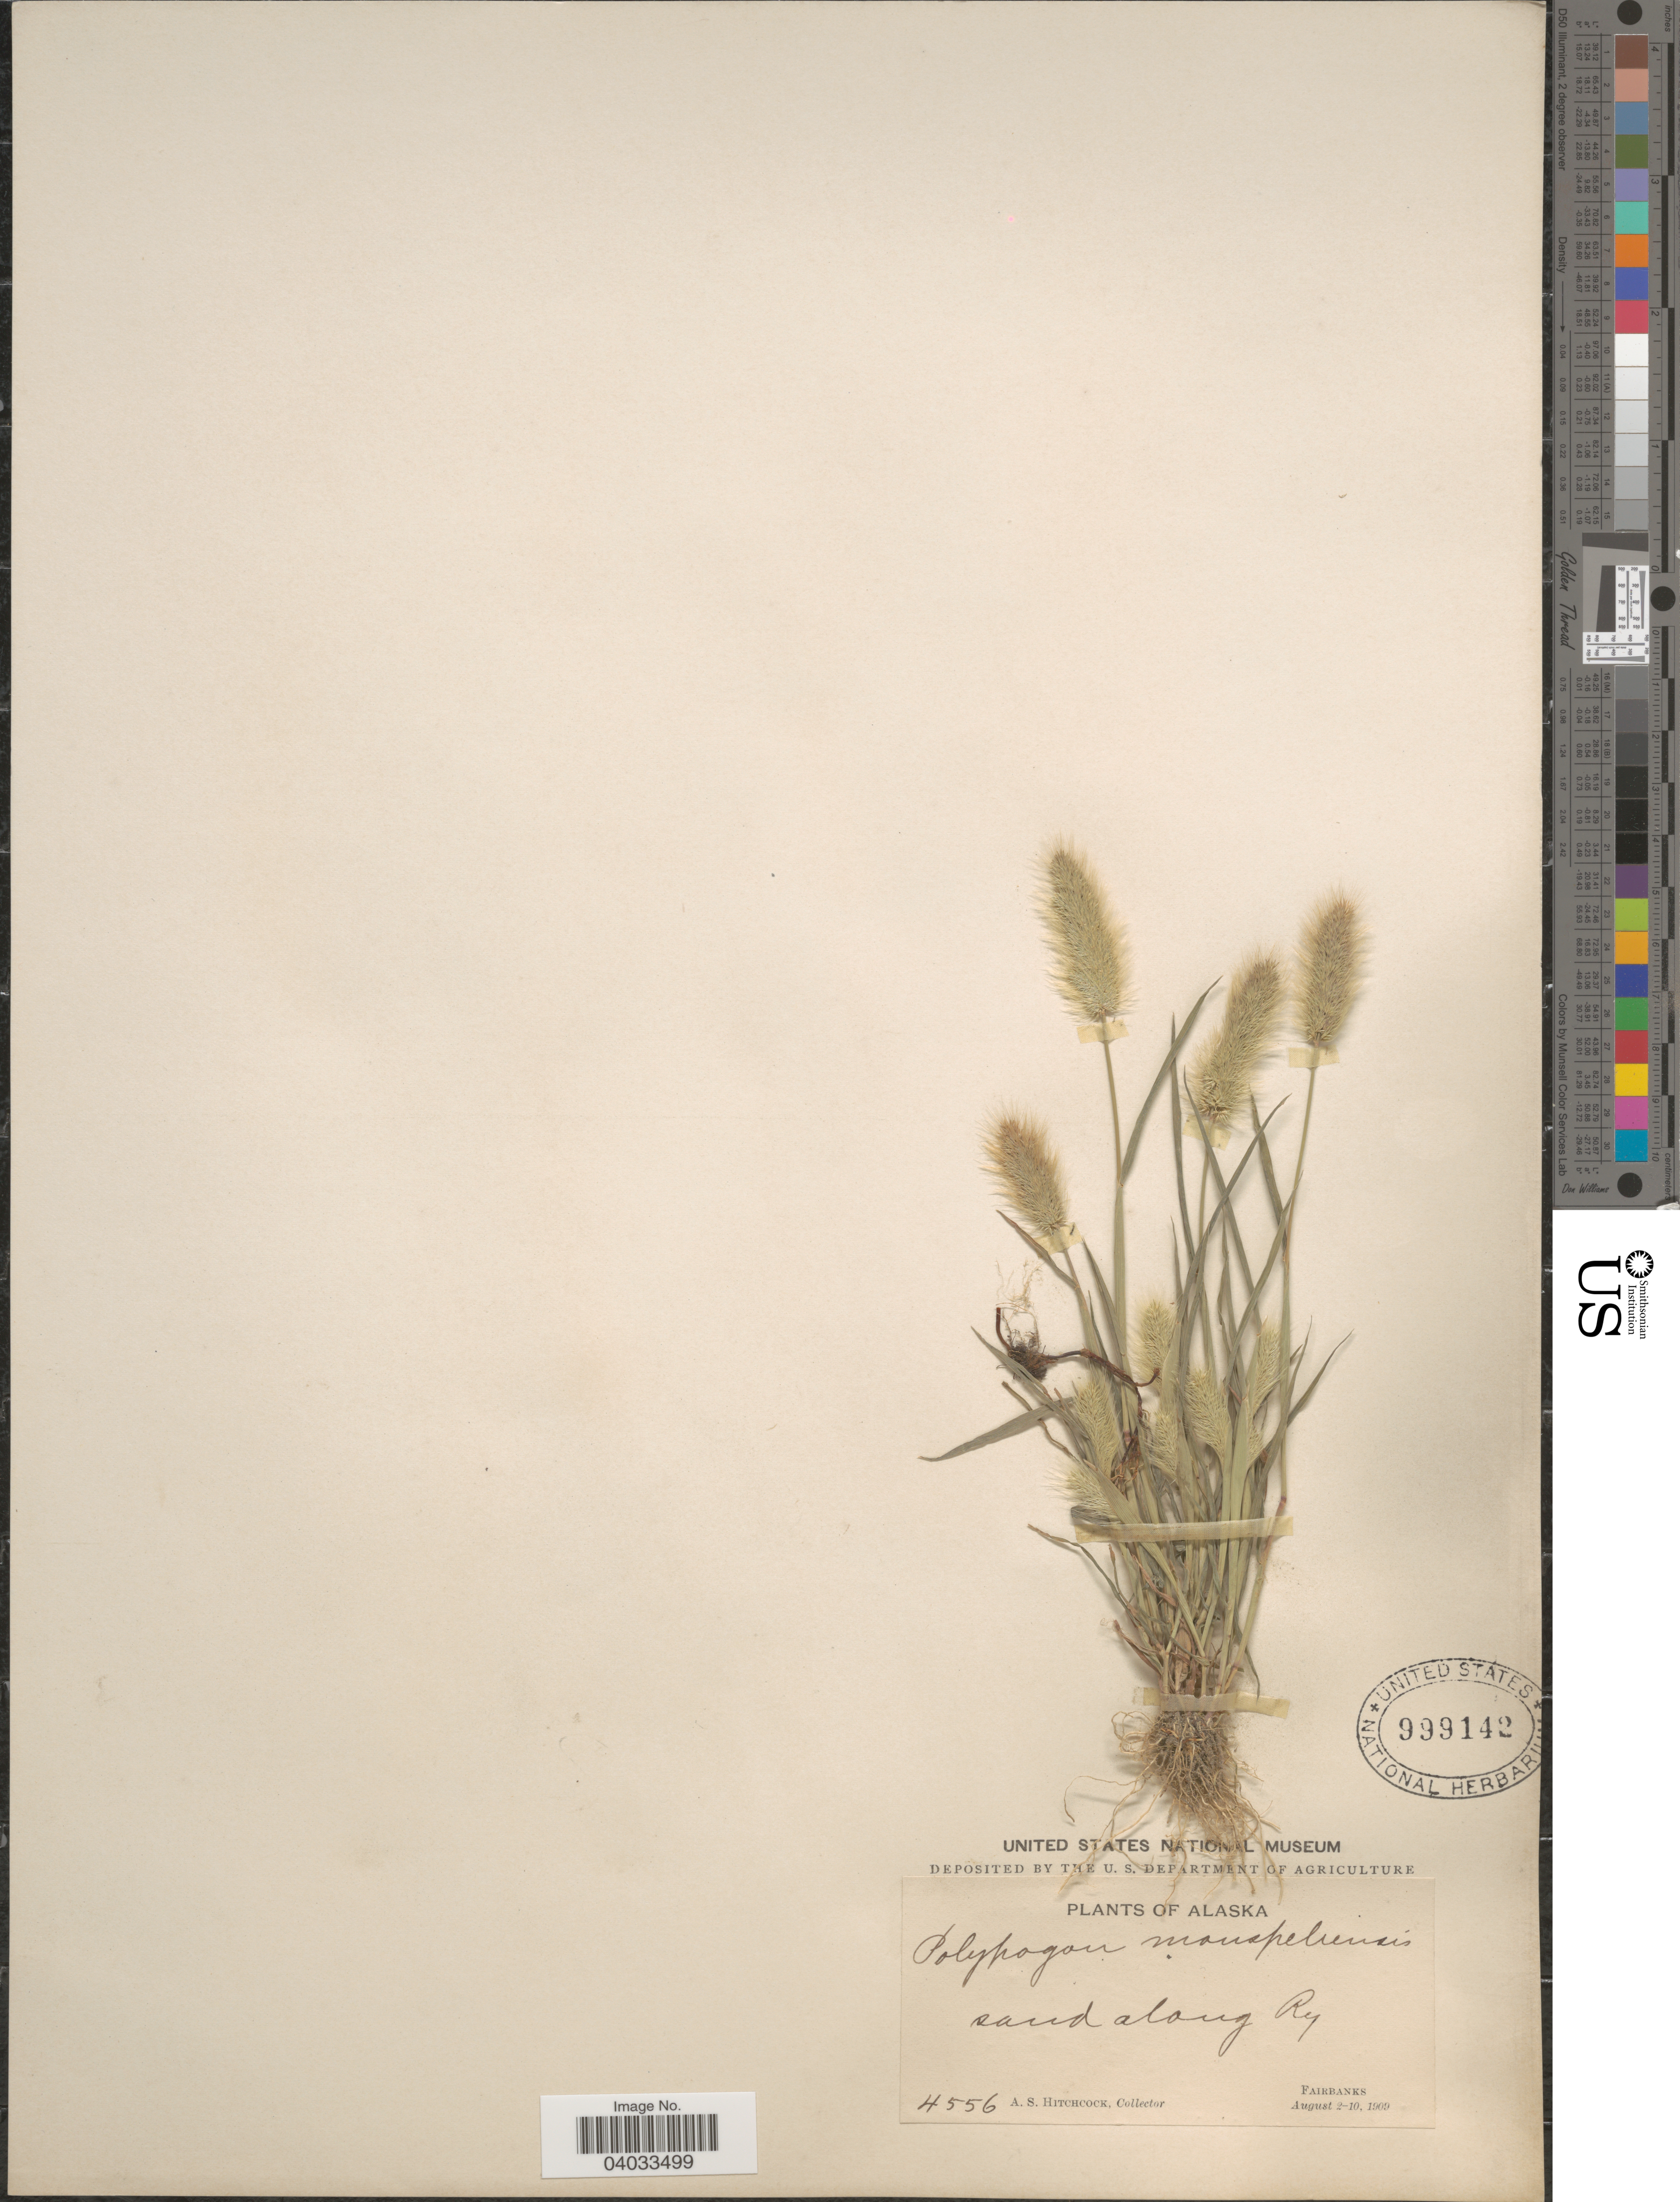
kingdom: Plantae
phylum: Tracheophyta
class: Liliopsida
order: Poales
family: Poaceae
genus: Polypogon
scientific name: Polypogon monspeliensis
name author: (L.) Desf.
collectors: A. S. Hitchcock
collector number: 4556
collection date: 1909-08-02/1909-08-10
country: United States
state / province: Alaska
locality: Sand along ry. Fairbanks.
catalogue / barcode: US 999142